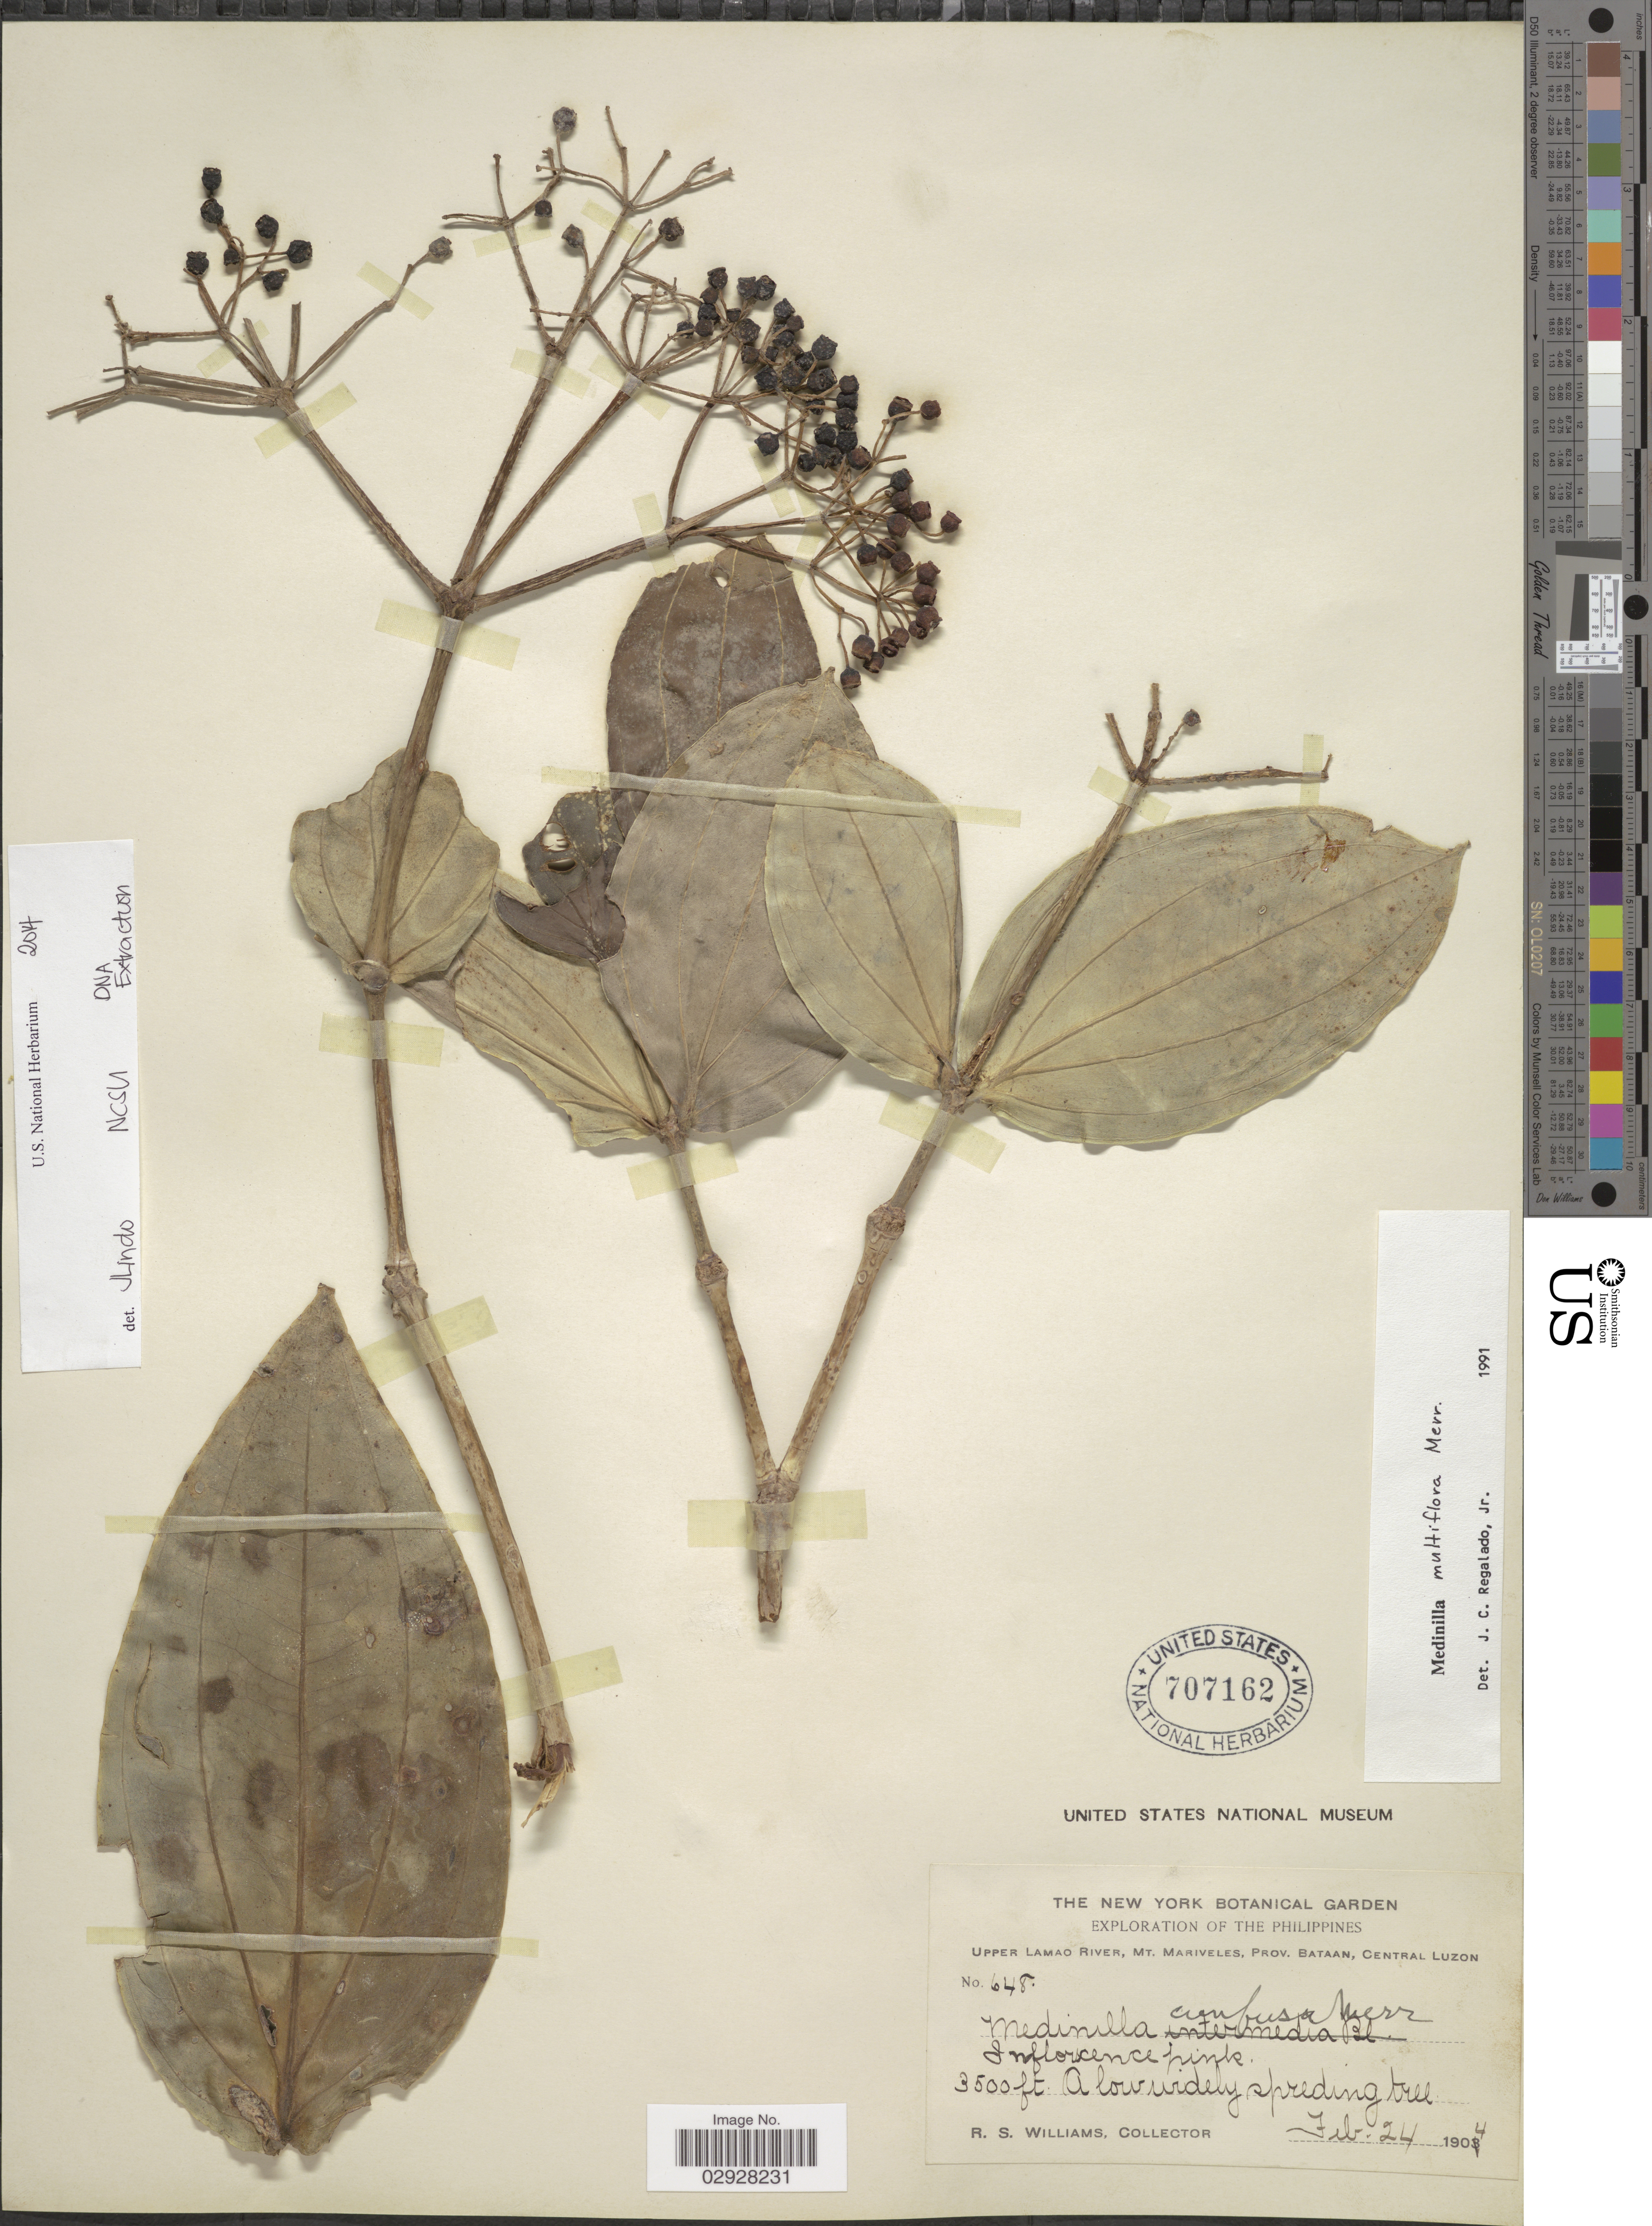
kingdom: Plantae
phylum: Tracheophyta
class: Magnoliopsida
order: Myrtales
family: Melastomataceae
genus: Medinilla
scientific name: Medinilla multiflora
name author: Merr.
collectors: R. S. Williams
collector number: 648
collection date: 1904-02-24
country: Philippines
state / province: Central Luzon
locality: Upper Lamao River, Mt. Mariveles, Prov. Bataan, Central Luzon.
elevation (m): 1067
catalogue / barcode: US 707162